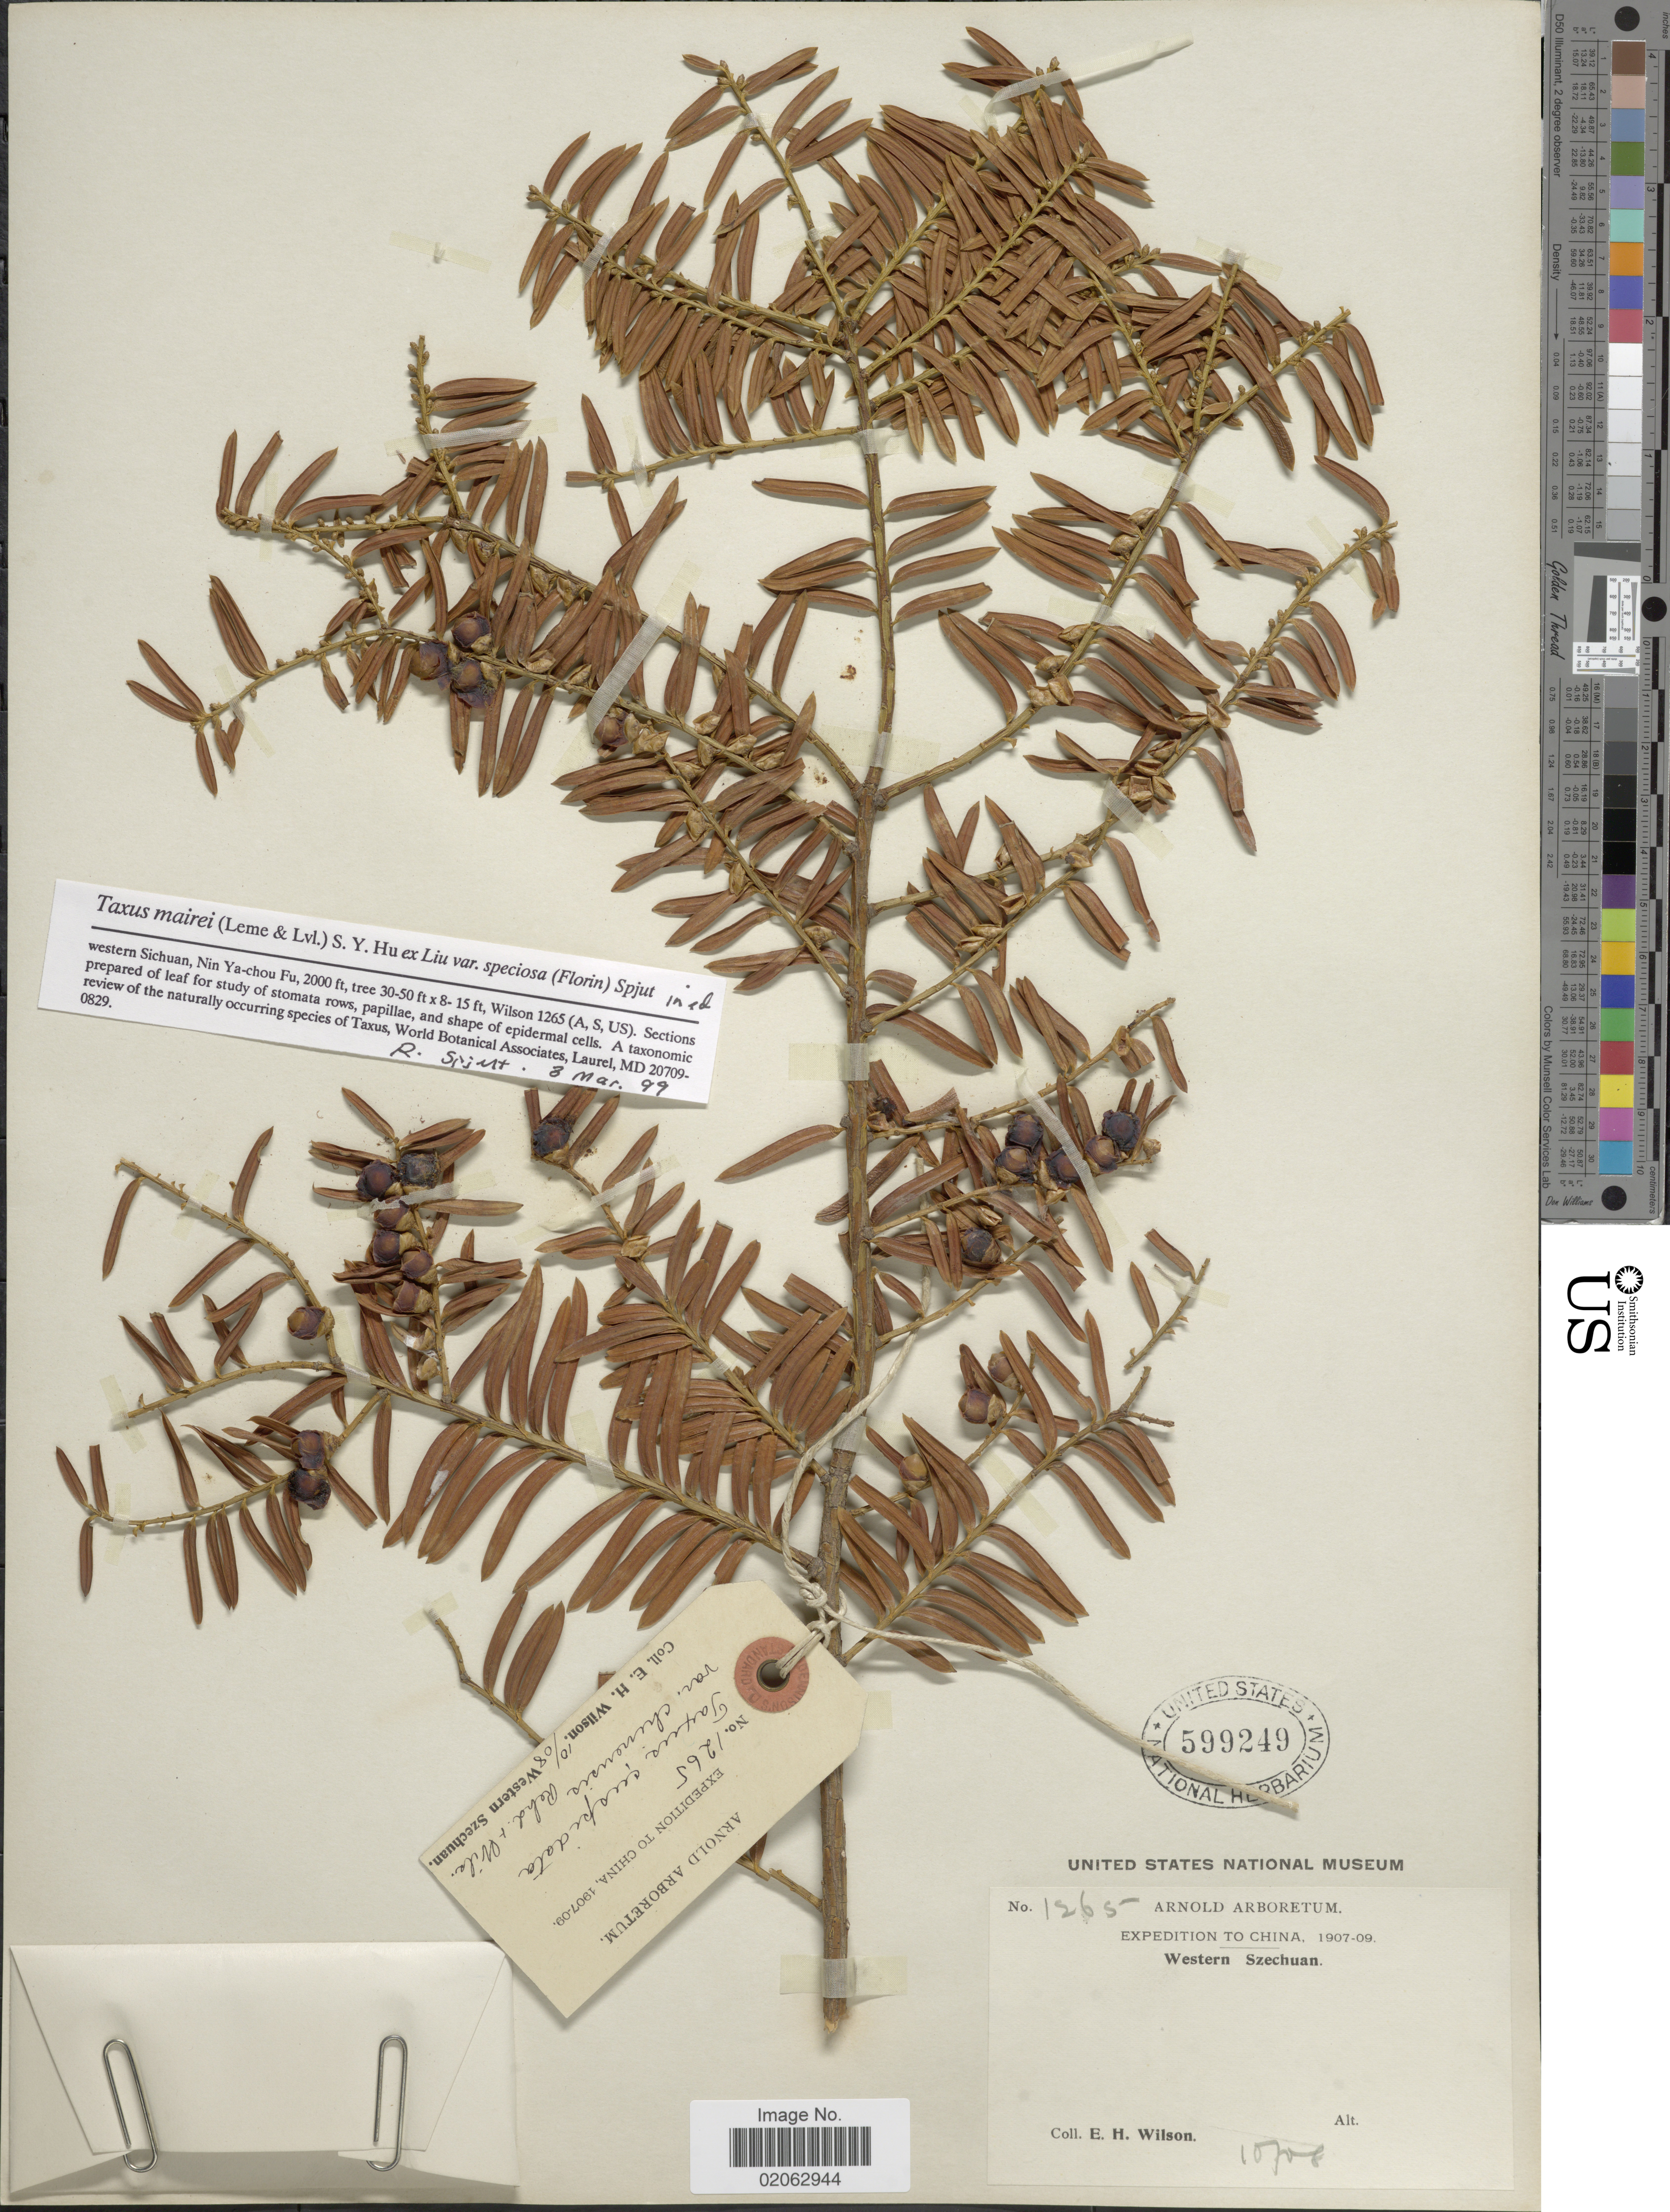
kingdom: Plantae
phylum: Tracheophyta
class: Pinopsida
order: Pinales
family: Taxaceae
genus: Taxus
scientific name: Taxus celebica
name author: (Warb.) H.L. Li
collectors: E. Wilson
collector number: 1265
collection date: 1908-10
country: China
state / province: Sichuan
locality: Western Szechuan.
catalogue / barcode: US 599249